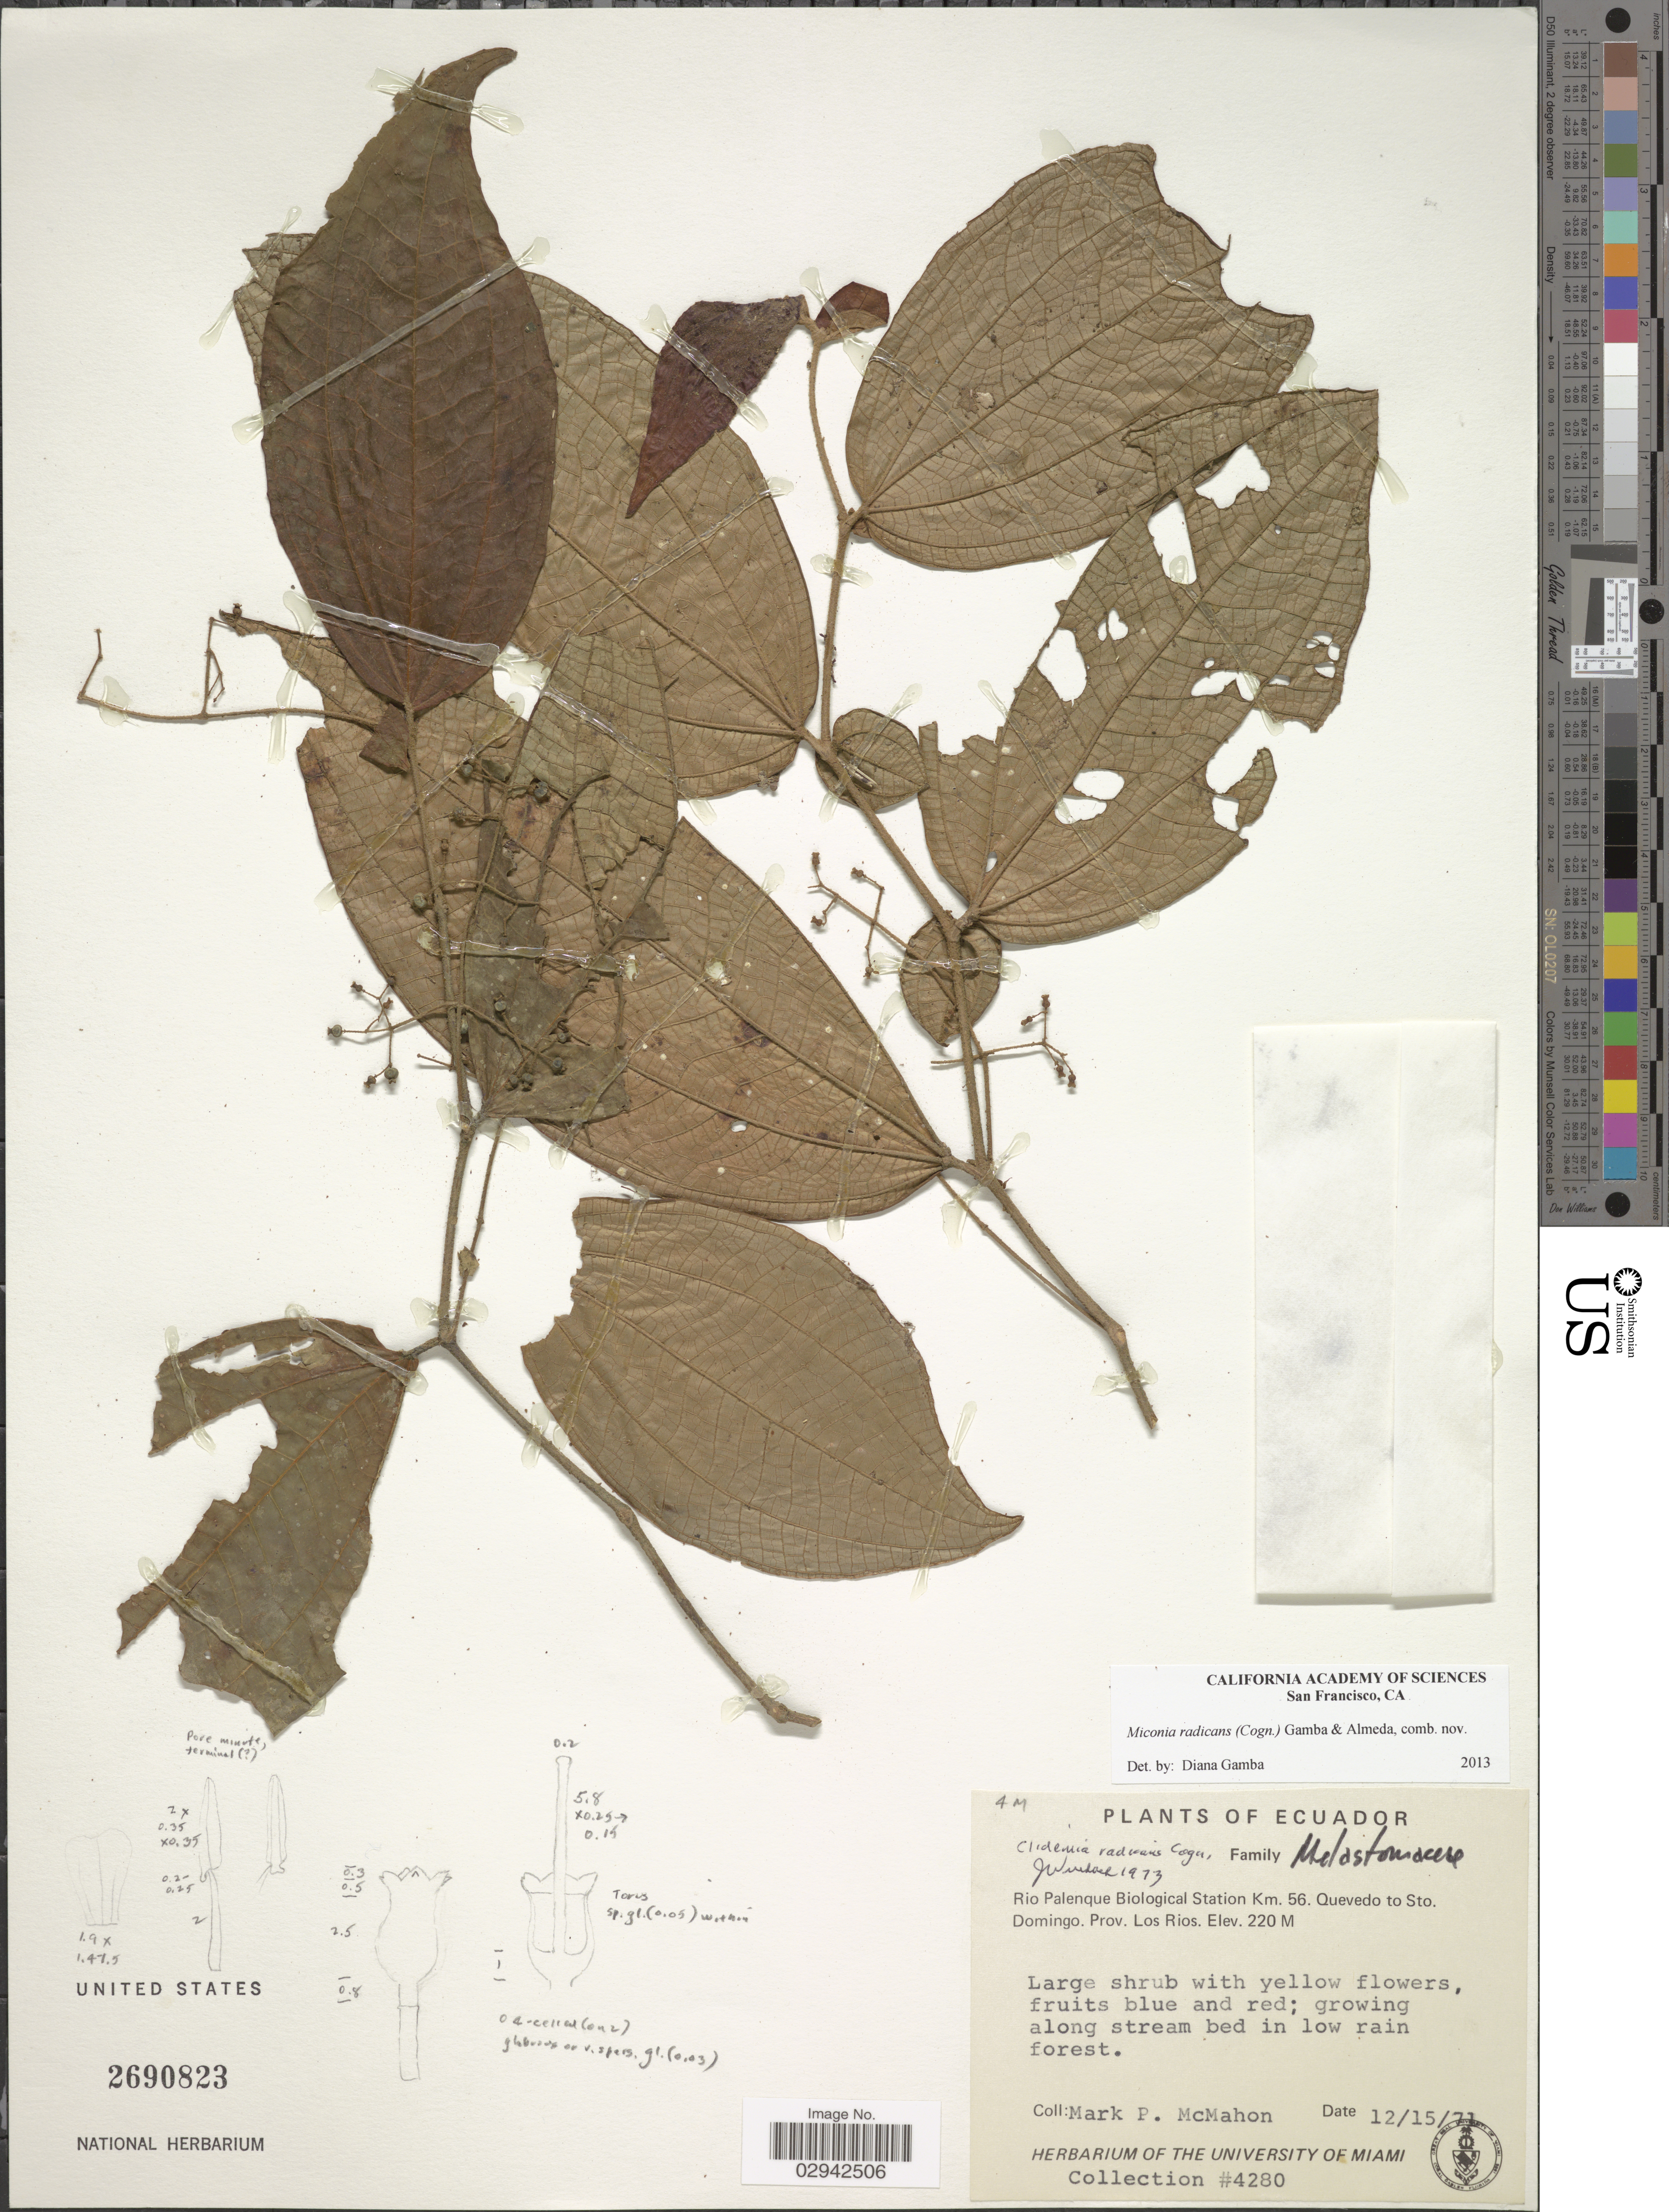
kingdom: Plantae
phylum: Tracheophyta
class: Magnoliopsida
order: Myrtales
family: Melastomataceae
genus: Miconia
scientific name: Miconia radicans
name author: (Cogn.) Gamba & Almeda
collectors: M. McMahon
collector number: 4280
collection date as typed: Transcribed d/m/y: 15/12/71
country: Ecuador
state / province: Los Ríos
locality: Rio Palenque Biological Station Km. 56. Quevedo to Sto. Domingo, Prov. Los Rios.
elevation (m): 220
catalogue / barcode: US 2690823